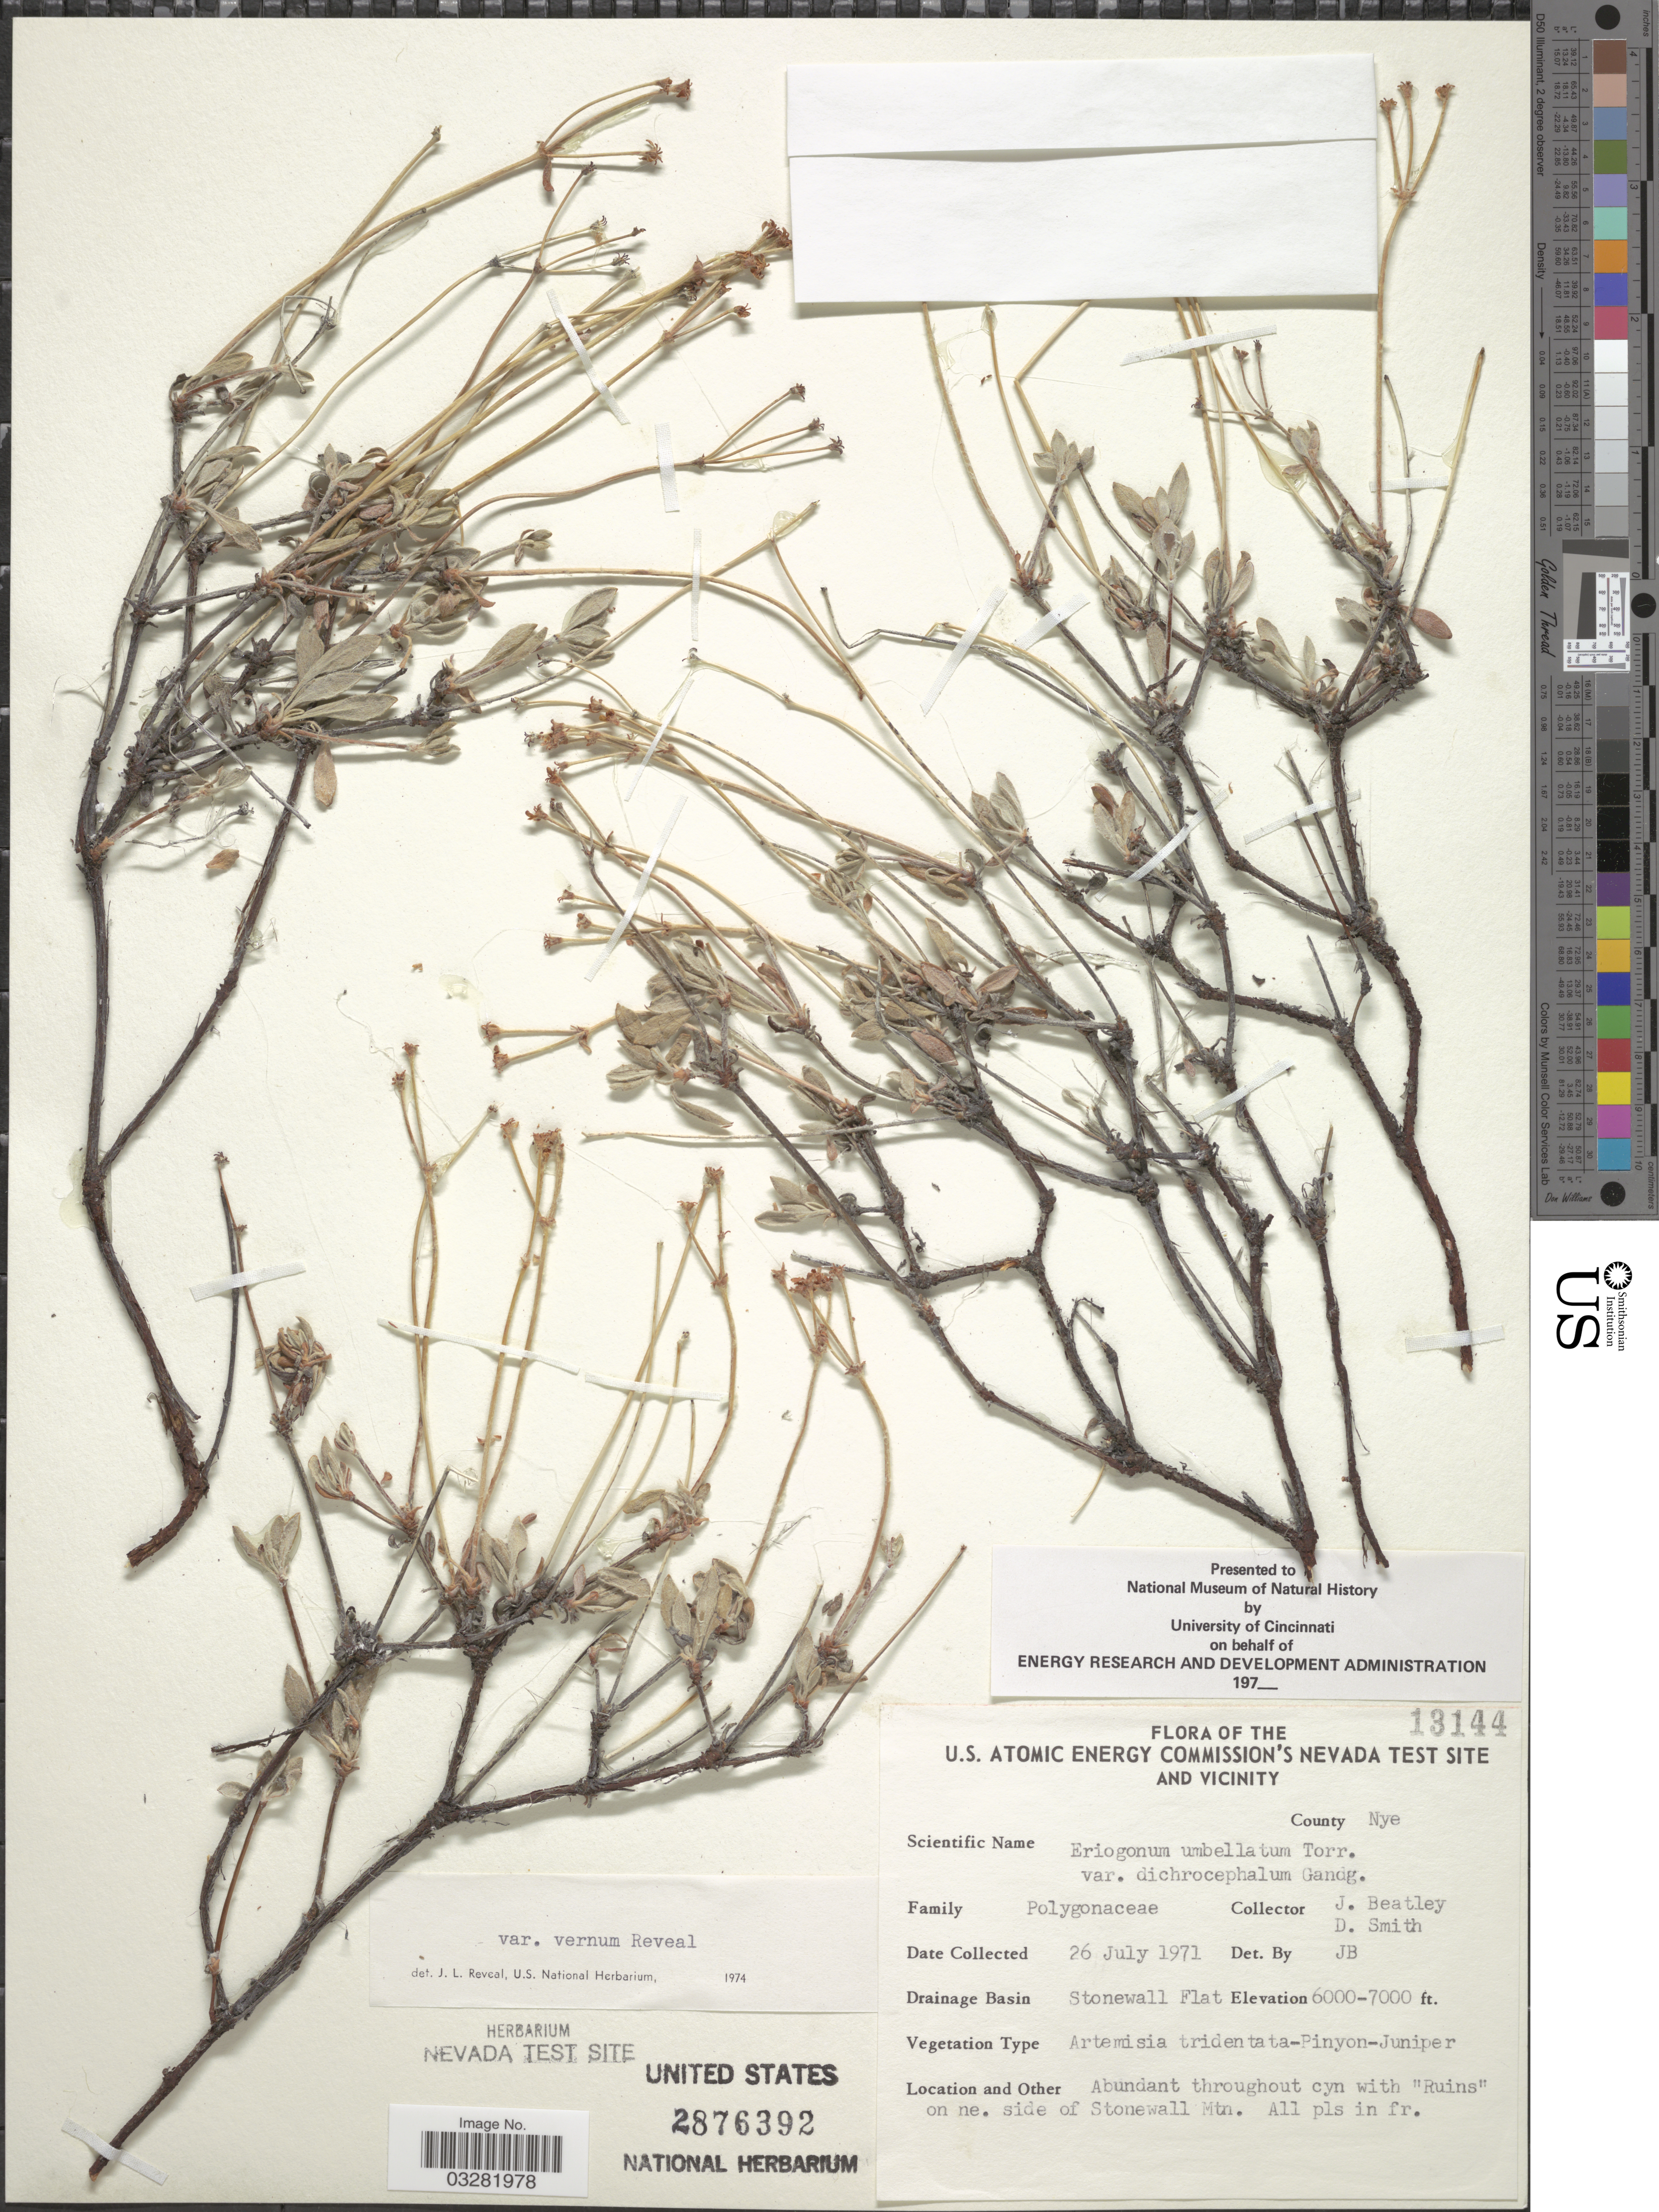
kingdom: Plantae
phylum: Tracheophyta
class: Magnoliopsida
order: Caryophyllales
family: Polygonaceae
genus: Eriogonum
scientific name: Eriogonum umbellatum var. vernum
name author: Reveal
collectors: J. C. Beatley & D. Smith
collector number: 13144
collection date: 1971-07-26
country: United States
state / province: Nevada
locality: The U.S. Atomic Energy Commission's Nevada Test Site and Vicinity. County Nye. Drainage Basin Stonewall Flat. Abundant throughout cyn with "Ruins" on ne. side of Stonewall Mtn.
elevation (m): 1829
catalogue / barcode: US 2876392